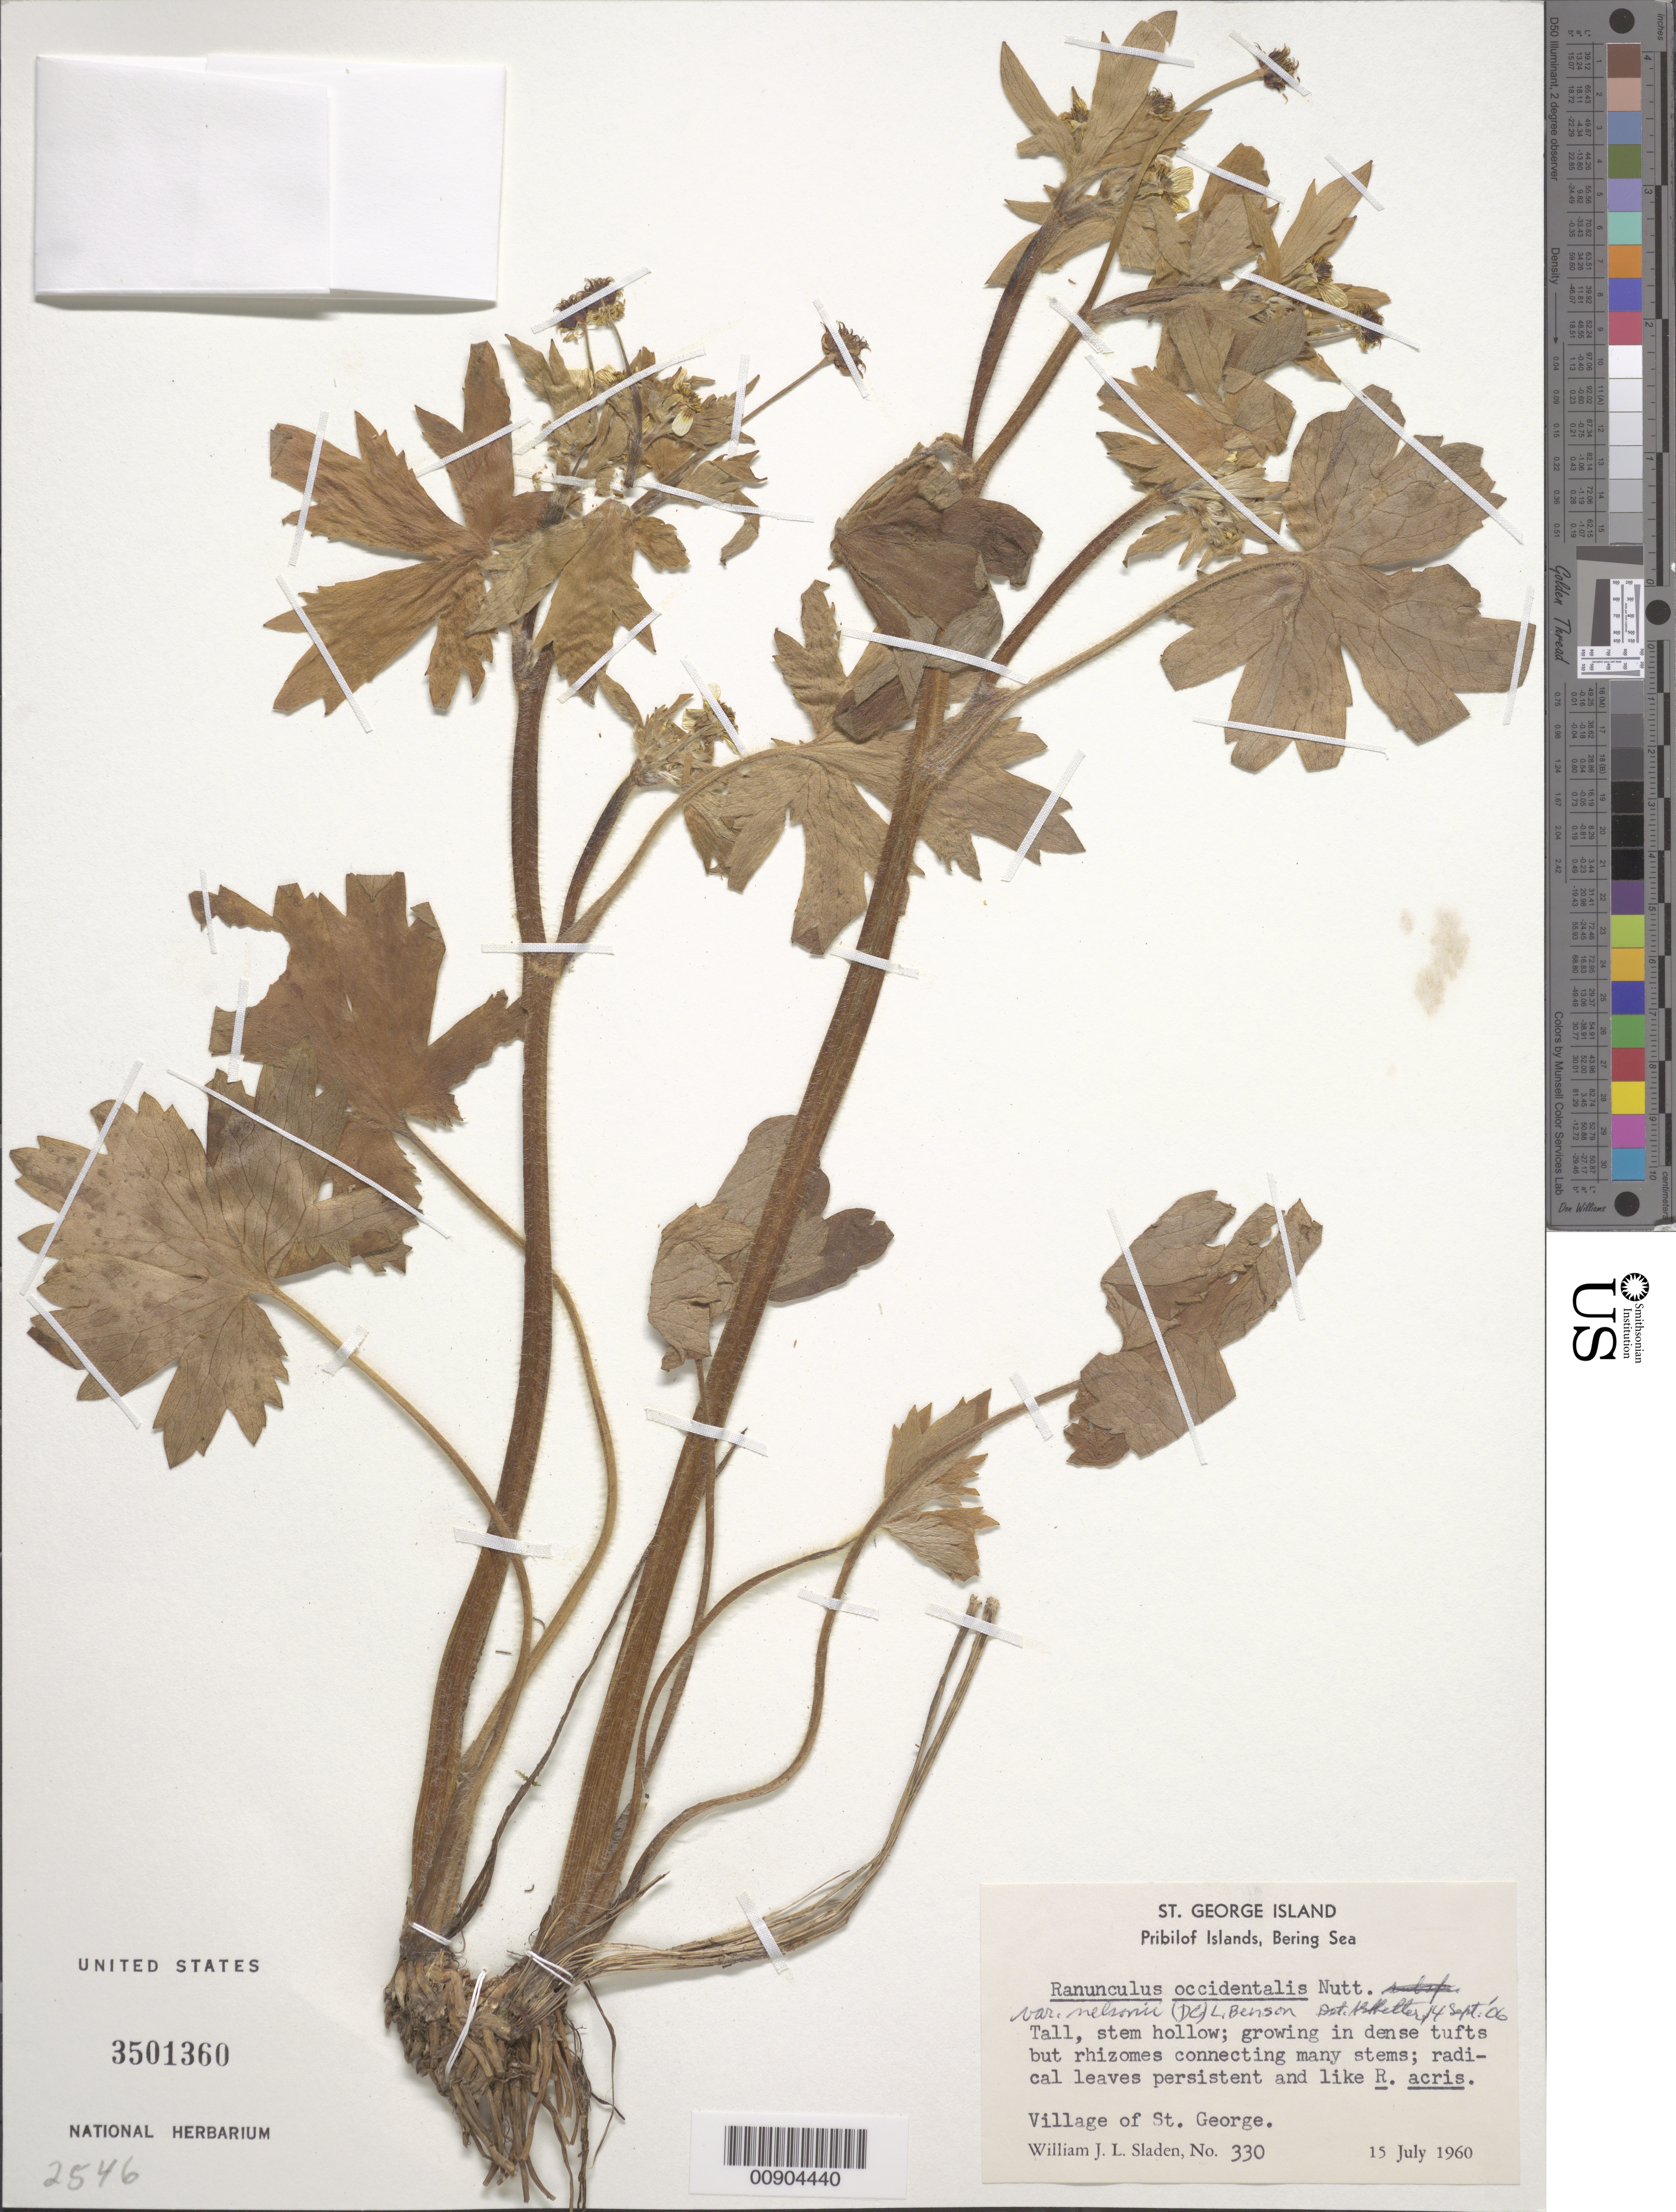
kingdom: Plantae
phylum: Tracheophyta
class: Magnoliopsida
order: Ranunculales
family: Ranunculaceae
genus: Ranunculus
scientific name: Ranunculus occidentalis var. nelsonii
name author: (DC.) L.D. Benson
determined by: Shetler, Stanwyn G., (US), NMNH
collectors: W. Sladen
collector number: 330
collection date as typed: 15 Jul 1960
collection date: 1960-07-15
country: United States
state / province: Alaska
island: St. George Island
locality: St. George Island. Village of St. George., Bering Sea, Pribilof Islands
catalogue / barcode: US 3501360